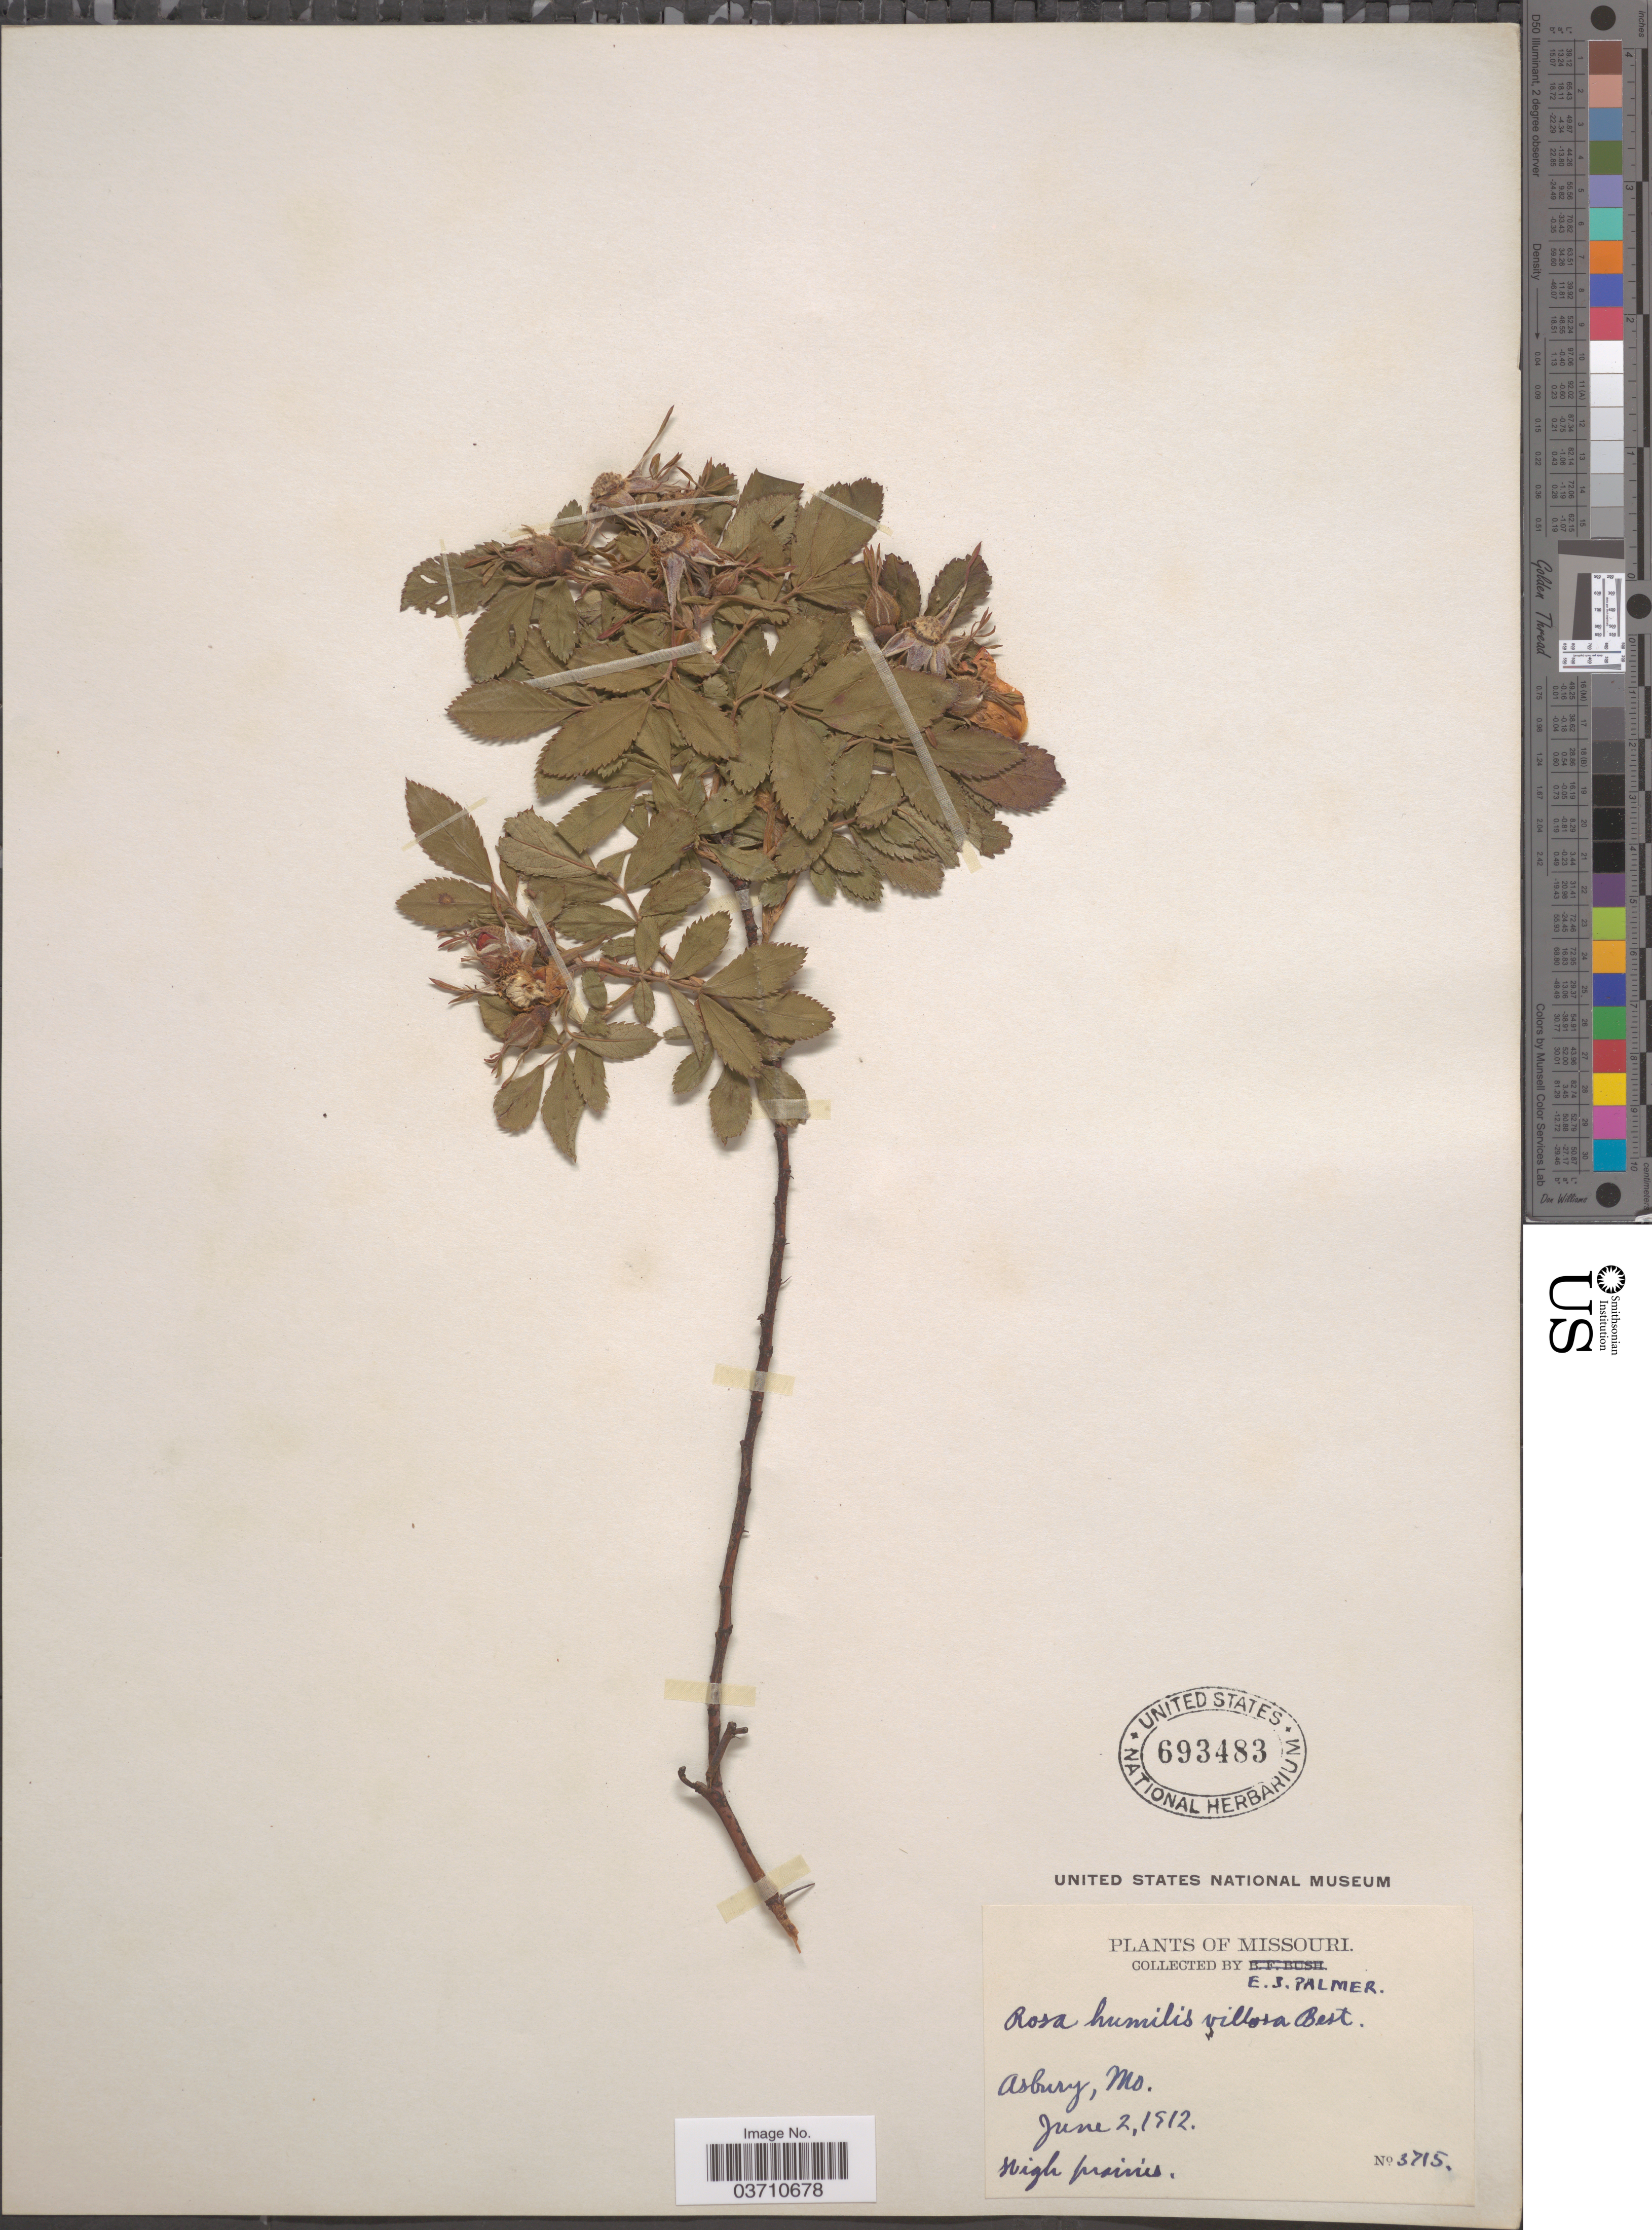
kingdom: Plantae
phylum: Tracheophyta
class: Magnoliopsida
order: Rosales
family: Rosaceae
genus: Rosa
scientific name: Rosa carolina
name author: L.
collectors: E. J. Palmer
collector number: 3715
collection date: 1912-06-02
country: United States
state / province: Missouri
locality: Asbury.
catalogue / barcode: US 693483